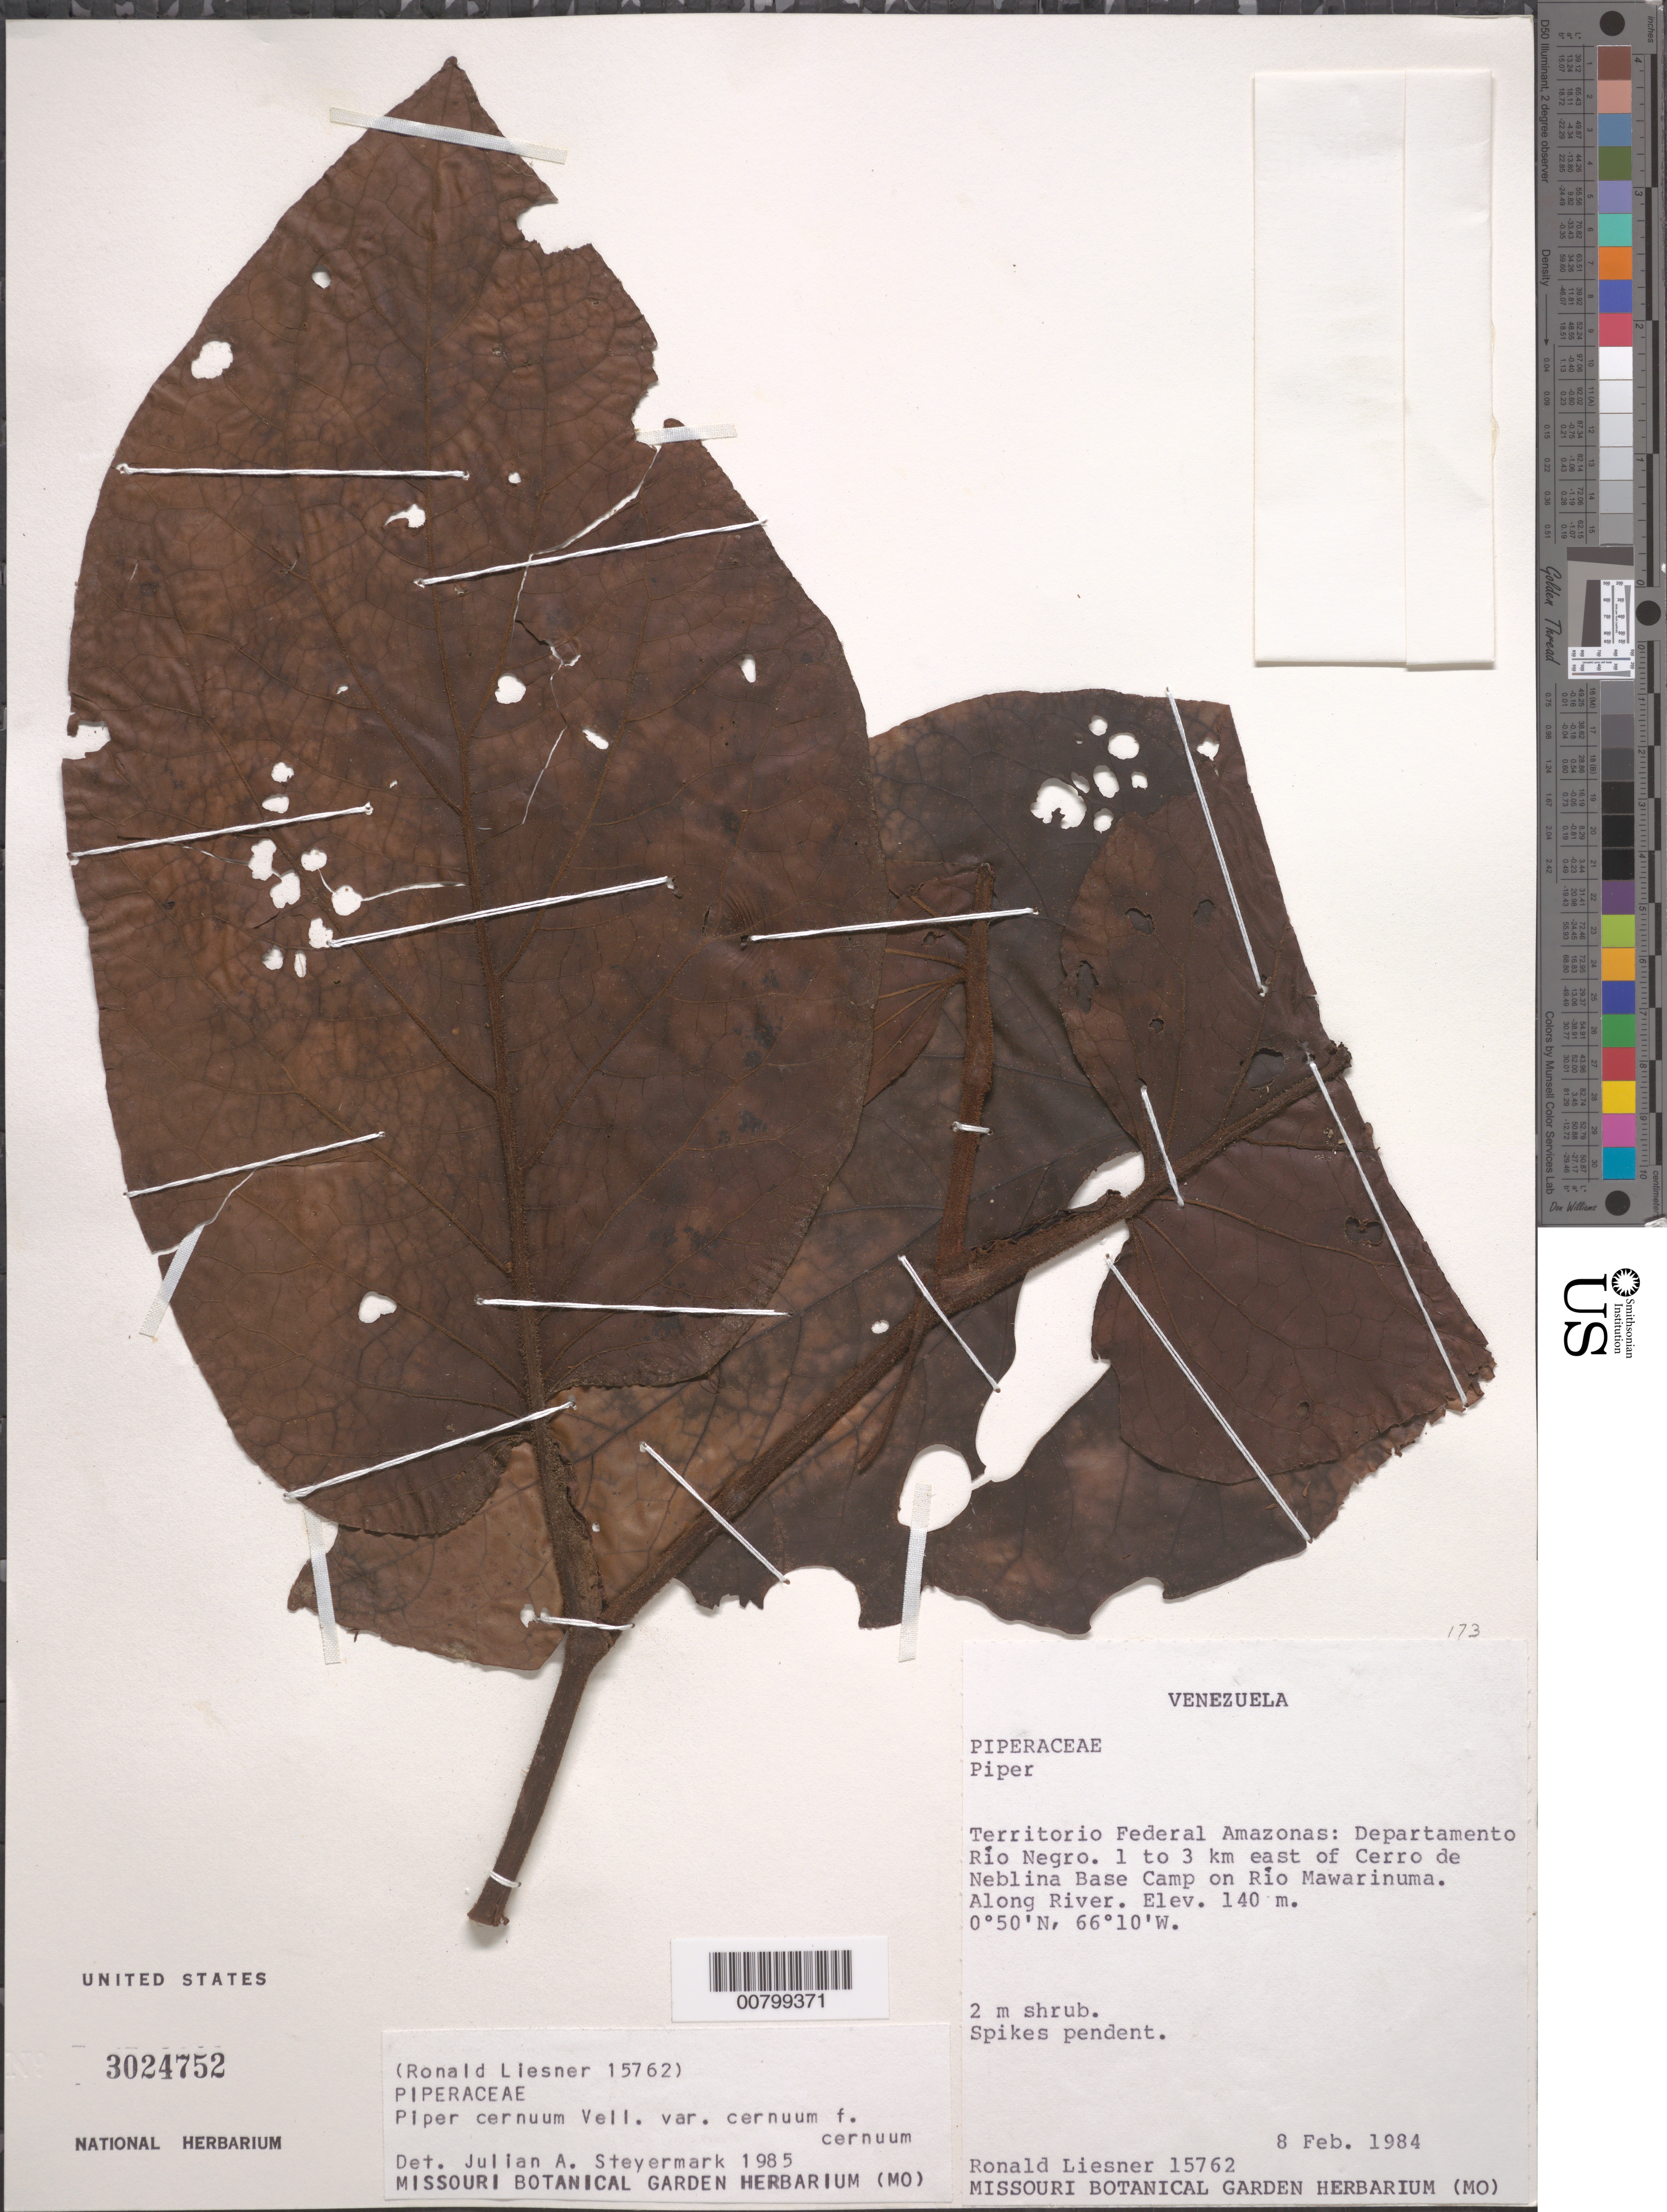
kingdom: Plantae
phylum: Tracheophyta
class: Magnoliopsida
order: Piperales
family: Piperaceae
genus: Piper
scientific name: Piper cernuum var. cernuum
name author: Vell.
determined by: Steyermark, Julian A., (VEN)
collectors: R. L. Liesner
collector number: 15762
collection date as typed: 8-Feb-84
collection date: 1984-02-08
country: Venezuela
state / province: Amazonas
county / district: Río Negro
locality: Río Mawarinuma, 1-3 km W of Cerro de La Neblina Base Camp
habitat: Along river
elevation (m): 140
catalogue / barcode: US 3024752